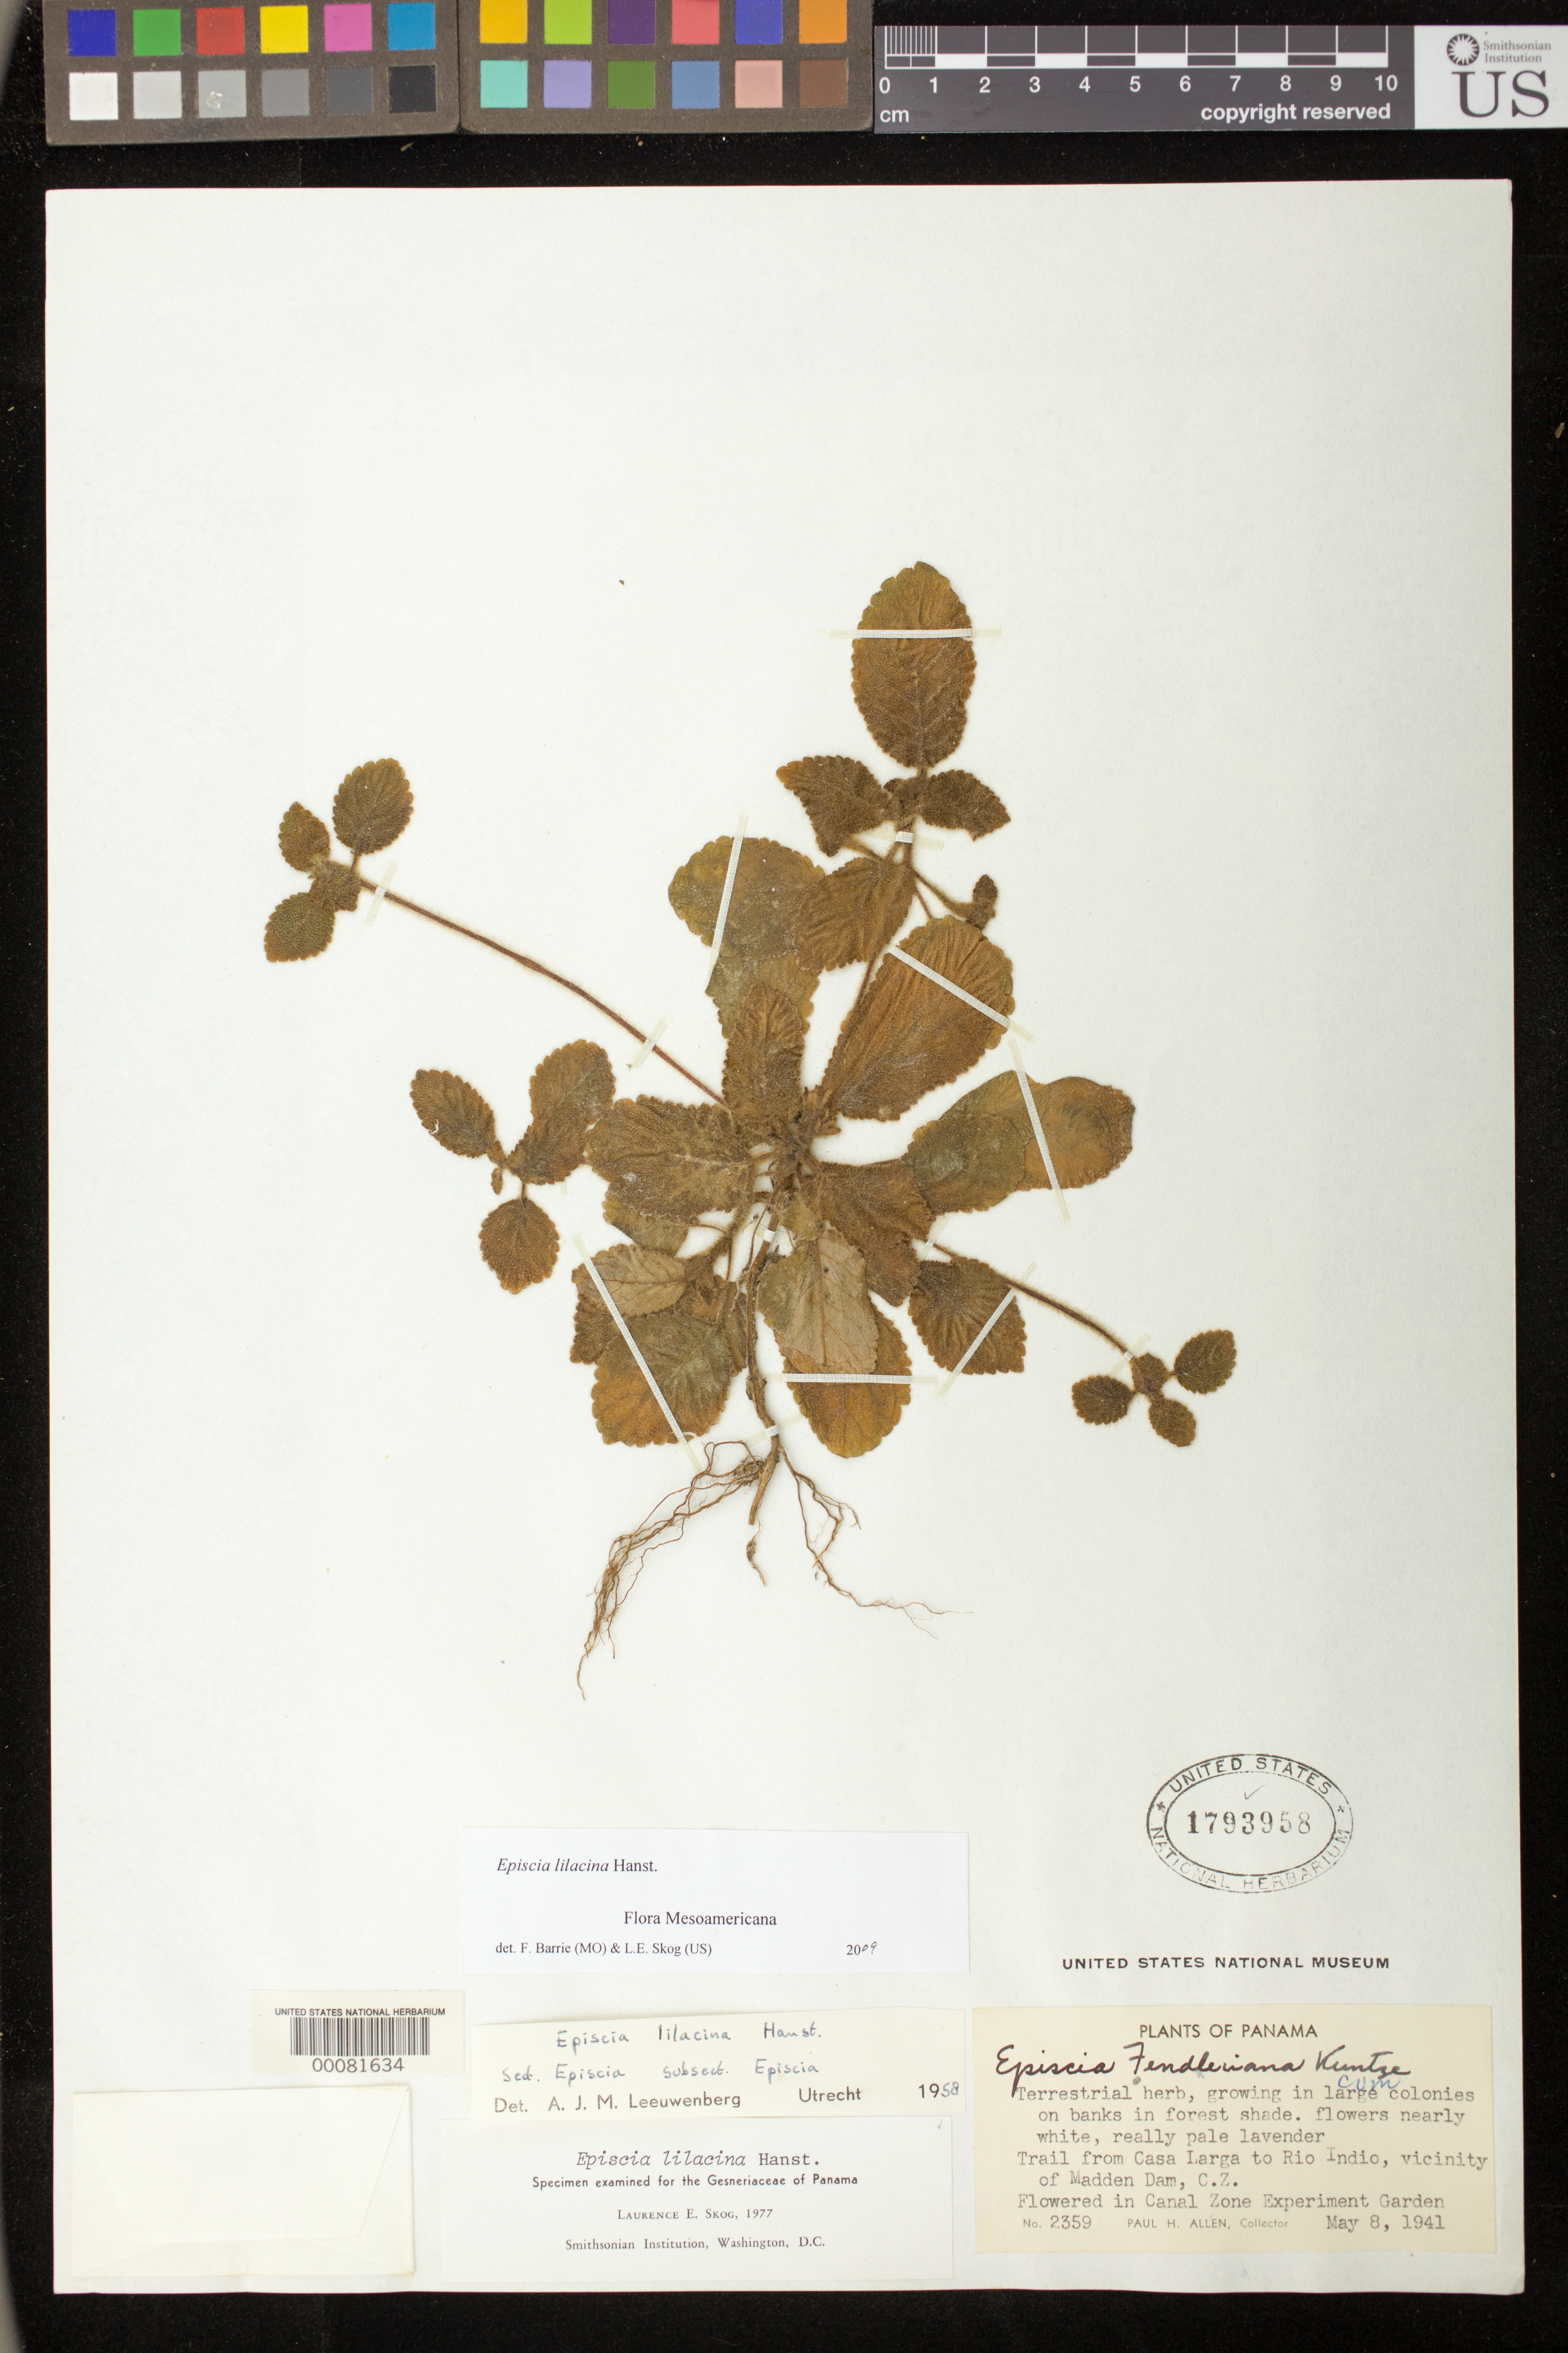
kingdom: Plantae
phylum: Tracheophyta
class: Magnoliopsida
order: Lamiales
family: Gesneriaceae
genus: Episcia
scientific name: Episcia lilacina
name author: Hanst.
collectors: P. H. Allen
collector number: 2359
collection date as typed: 08 May 1941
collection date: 1941-05-08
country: Panama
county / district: Canal Zone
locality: Trail from Casa Larga to Rio Indio, vicinity of Madden dam, CZ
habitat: Growing in large colonies on banks in forest shade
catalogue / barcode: US 1793958